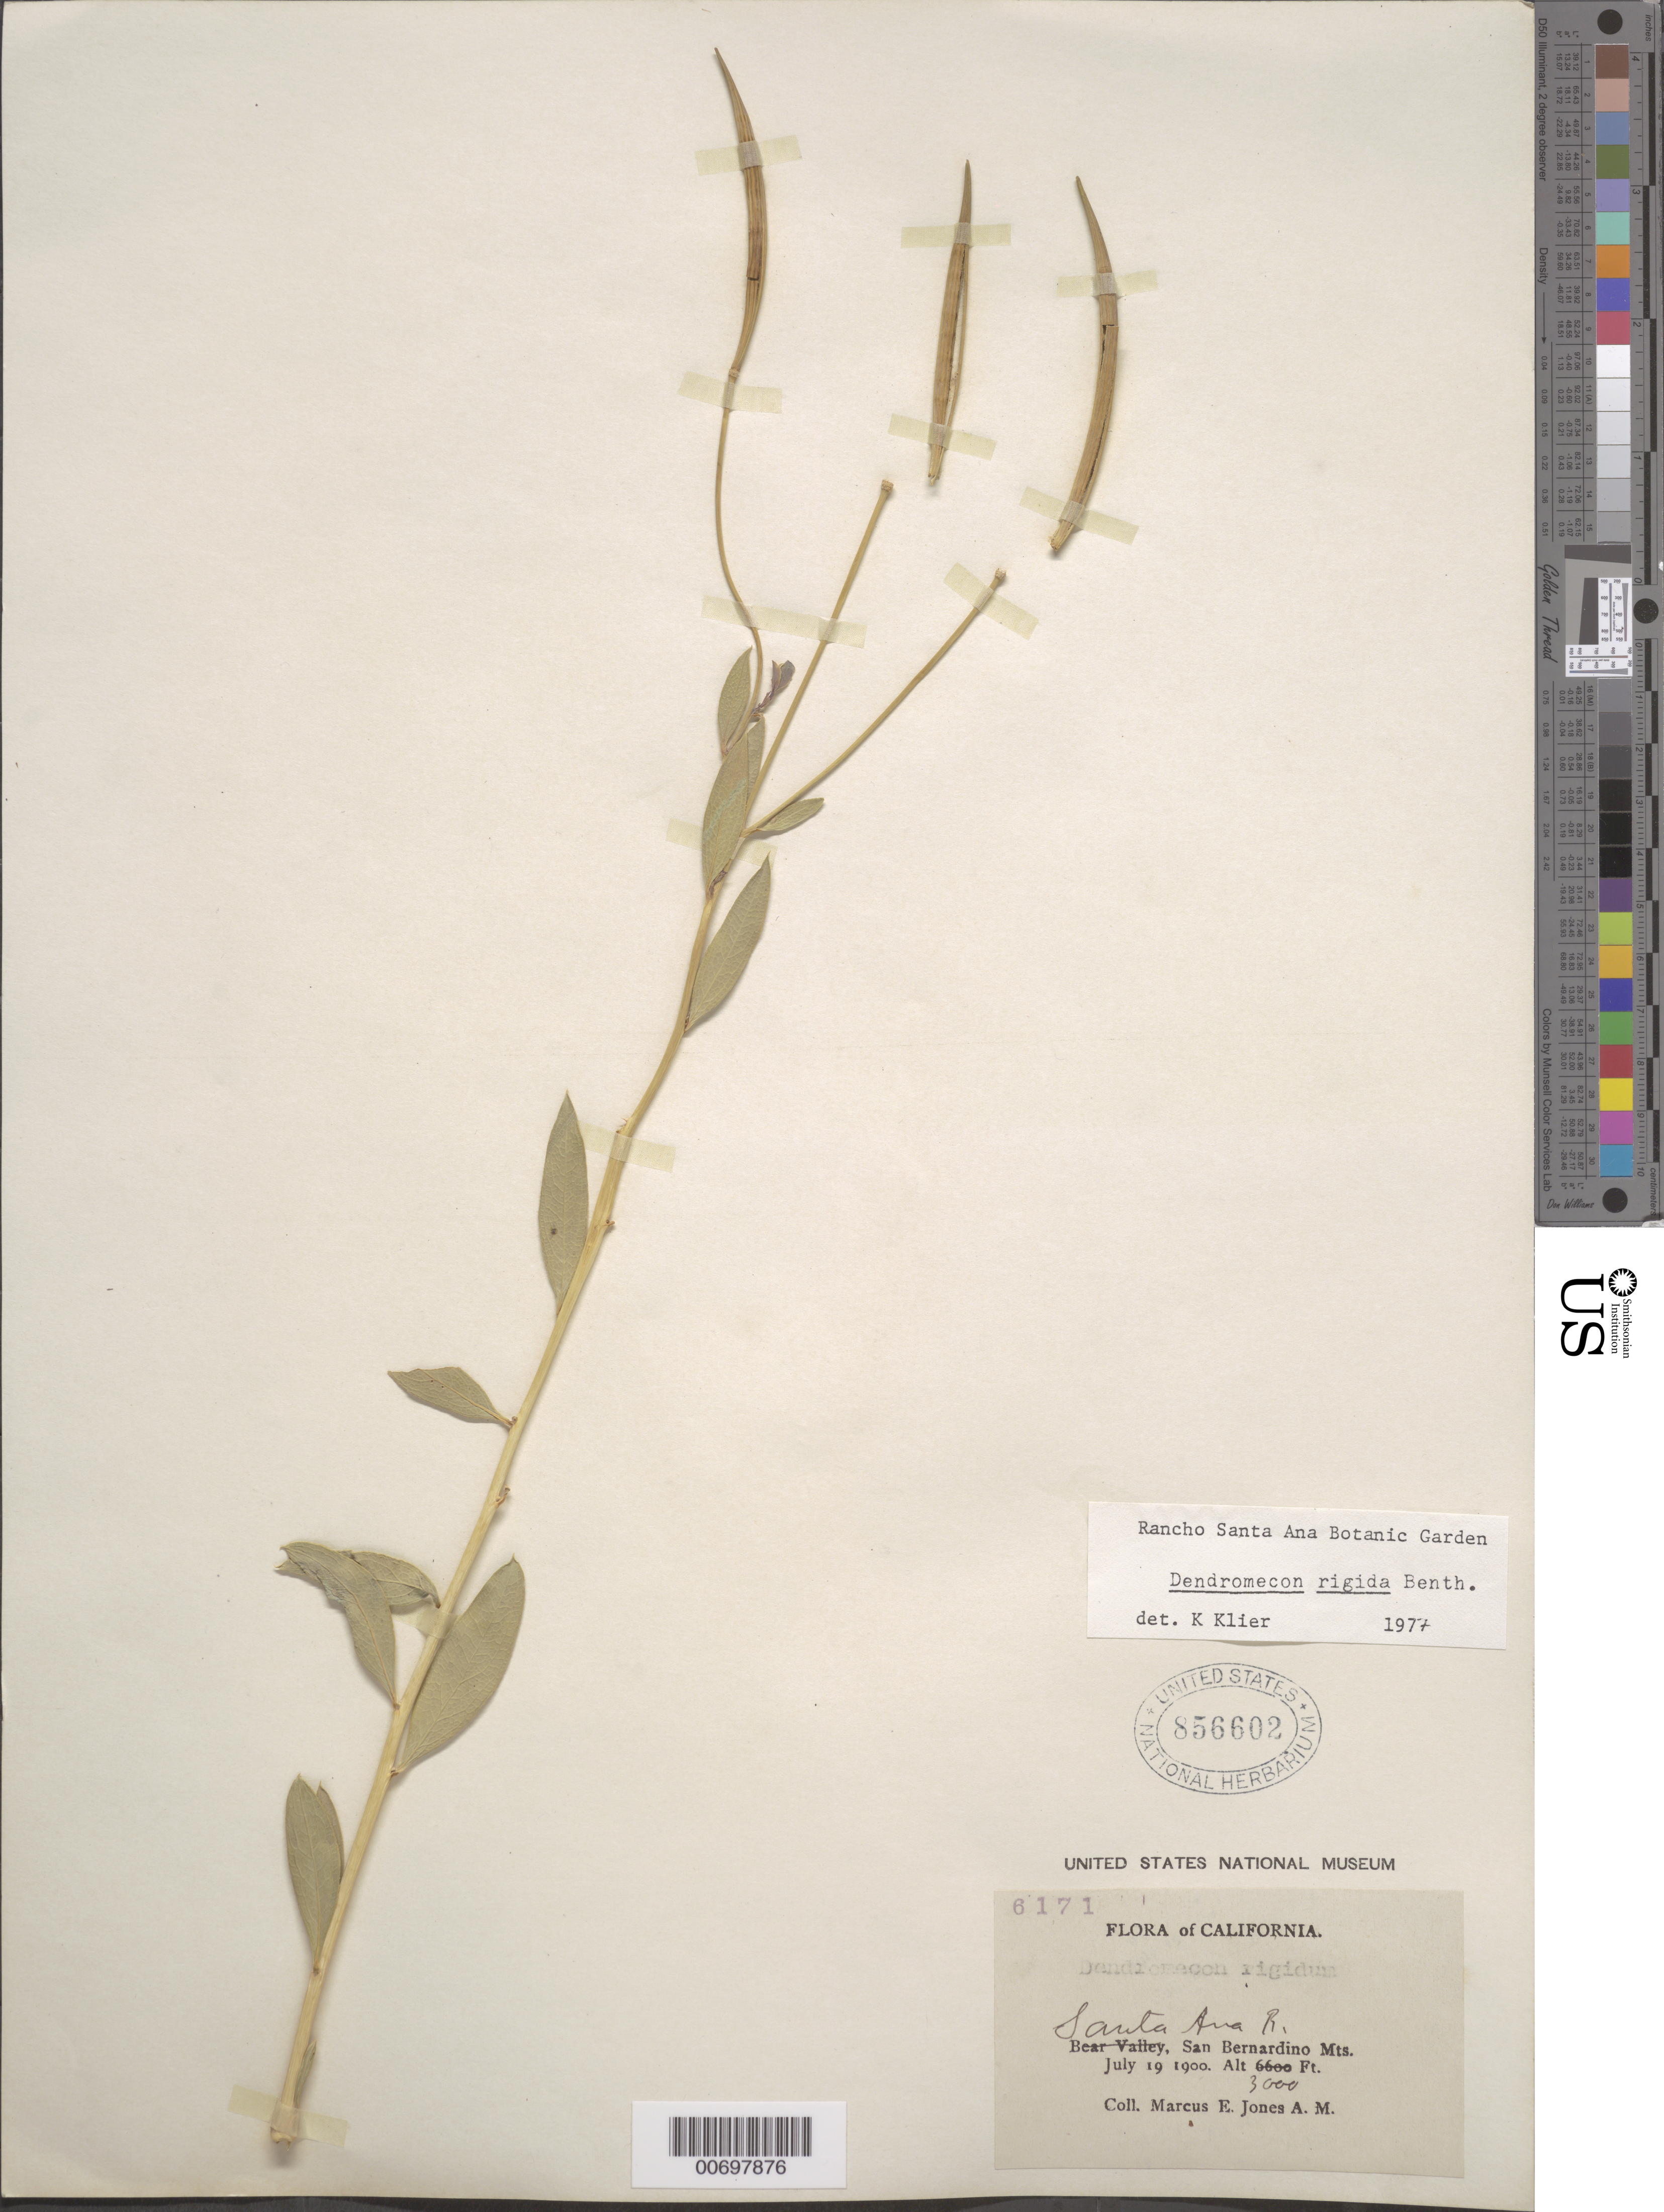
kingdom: Plantae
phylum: Tracheophyta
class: Magnoliopsida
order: Ranunculales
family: Papaveraceae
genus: Dendromecon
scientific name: Dendromecon rigida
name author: Benth.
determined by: Klier, K., (RSA), Rancho Santa Ana Botanic Garden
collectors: M. E. Jones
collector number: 6171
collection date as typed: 19 Jul 1900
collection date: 1900-07-19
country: United States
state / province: California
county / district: San Bernardino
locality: Santa Ana R., San Bernardino Mts.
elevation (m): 914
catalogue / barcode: US 856602